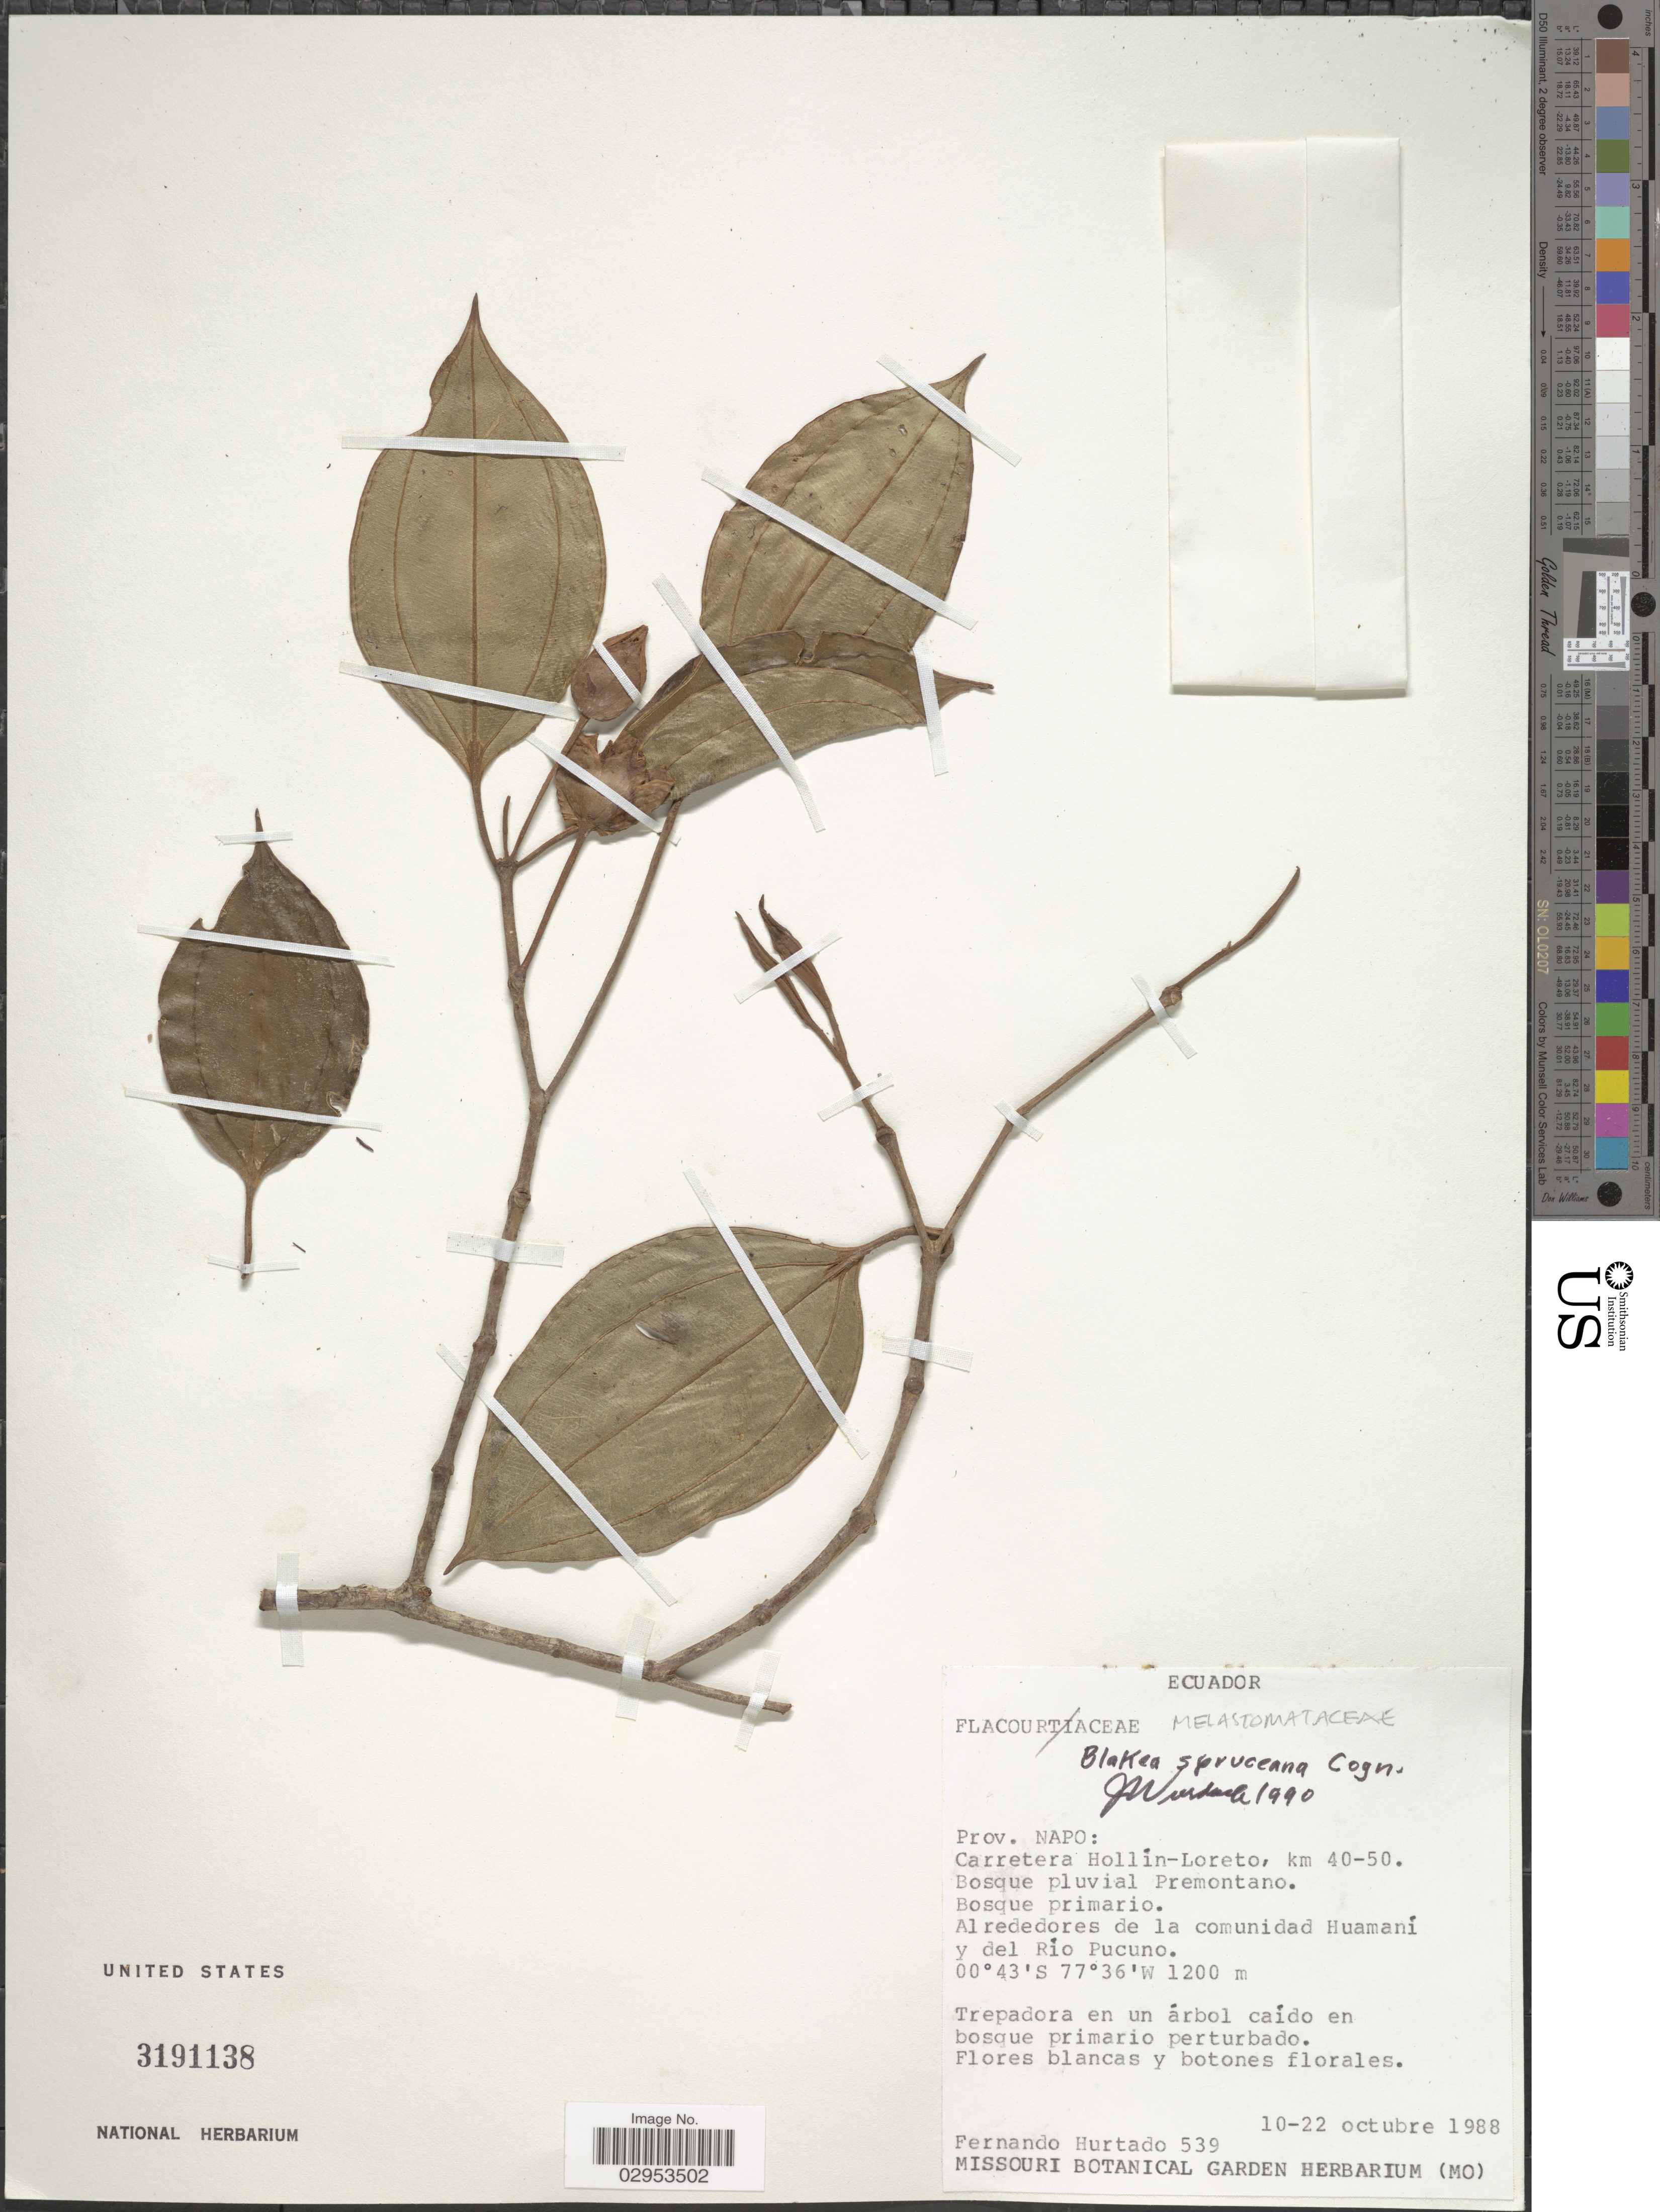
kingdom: Plantae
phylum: Tracheophyta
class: Magnoliopsida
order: Myrtales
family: Melastomataceae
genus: Blakea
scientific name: Blakea spruceana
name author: Cogn.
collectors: F. Hurtado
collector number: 539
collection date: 1988-10-10/1988-10-22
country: Ecuador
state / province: Napo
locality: Carretera Hollín-Loreto, km 40-50. Alrededores de la comunidad Huamaní y del Río Pucuno.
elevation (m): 1200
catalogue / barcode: US 3191138